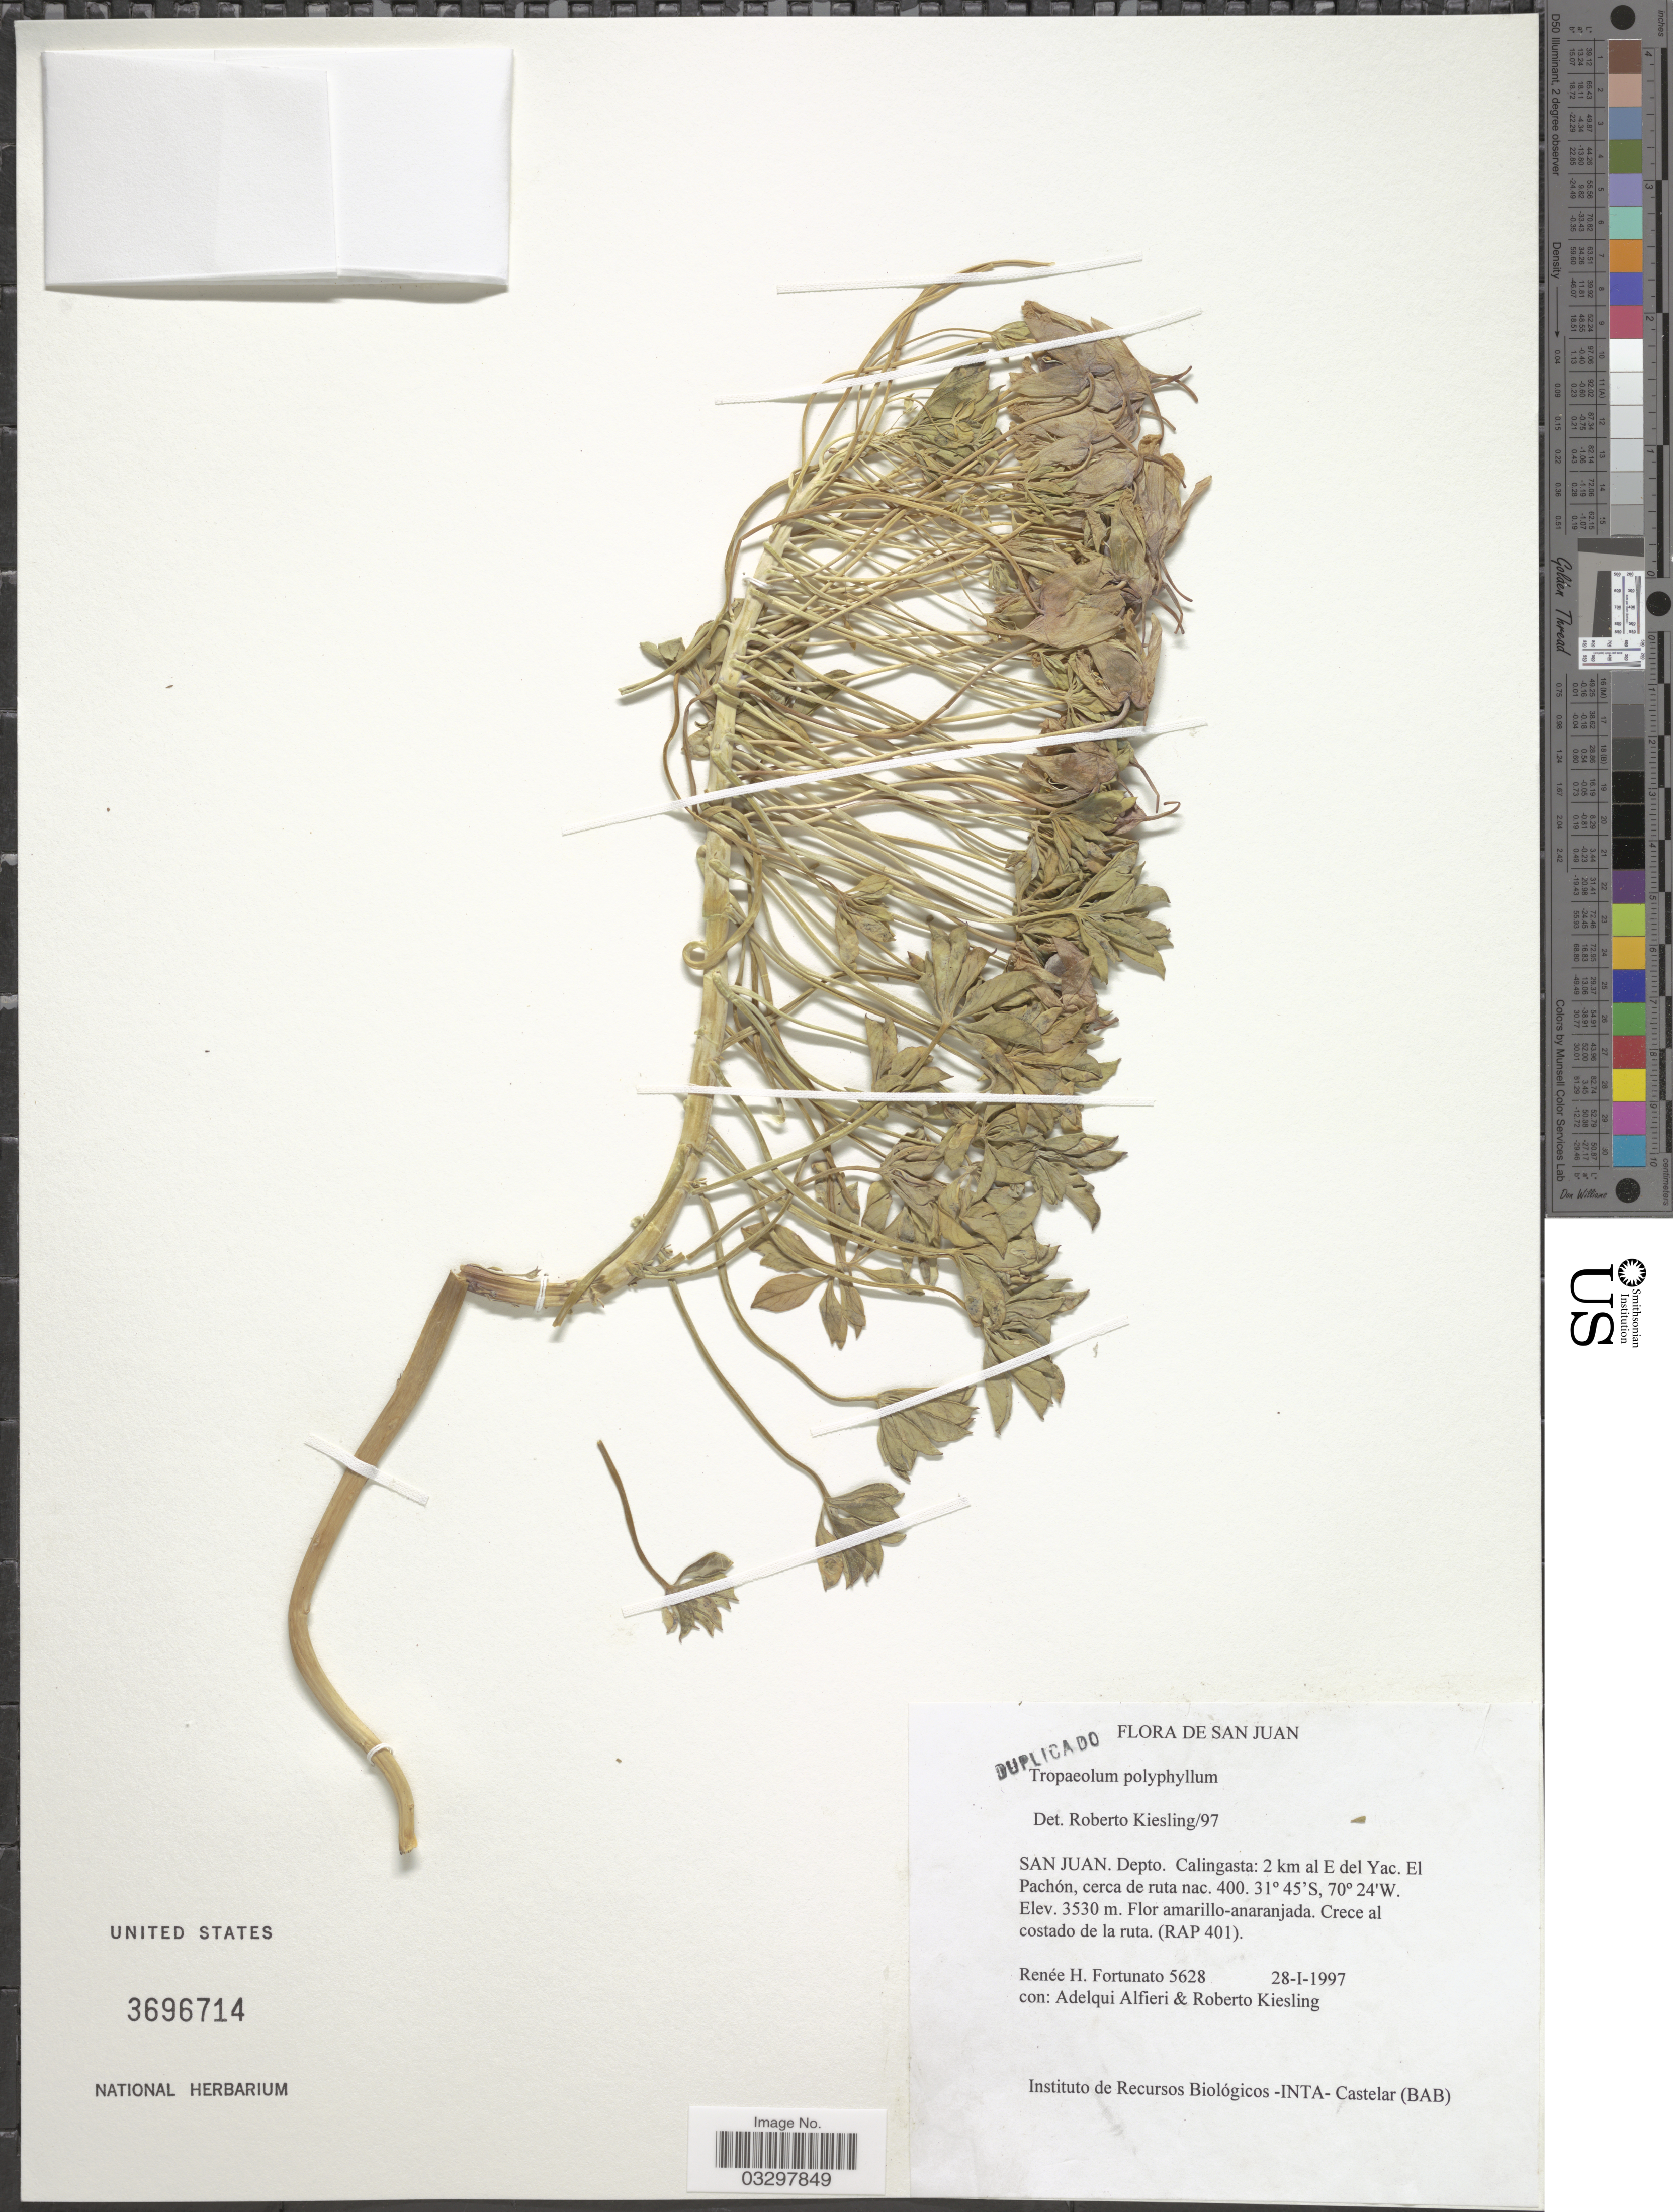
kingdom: Plantae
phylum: Tracheophyta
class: Magnoliopsida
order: Brassicales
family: Tropaeolaceae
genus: Tropaeolum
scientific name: Tropaeolum polyphyllum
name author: Cav.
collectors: R. H. Fortunato, A. Alfieri & R. Kiesling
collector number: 5628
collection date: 1997-01-28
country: Argentina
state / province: San Juan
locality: Depto. Calingasta: 2 km al E del Yac. El Pachón, cerca de ruta nac. 400.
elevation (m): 3530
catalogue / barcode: US 3696714